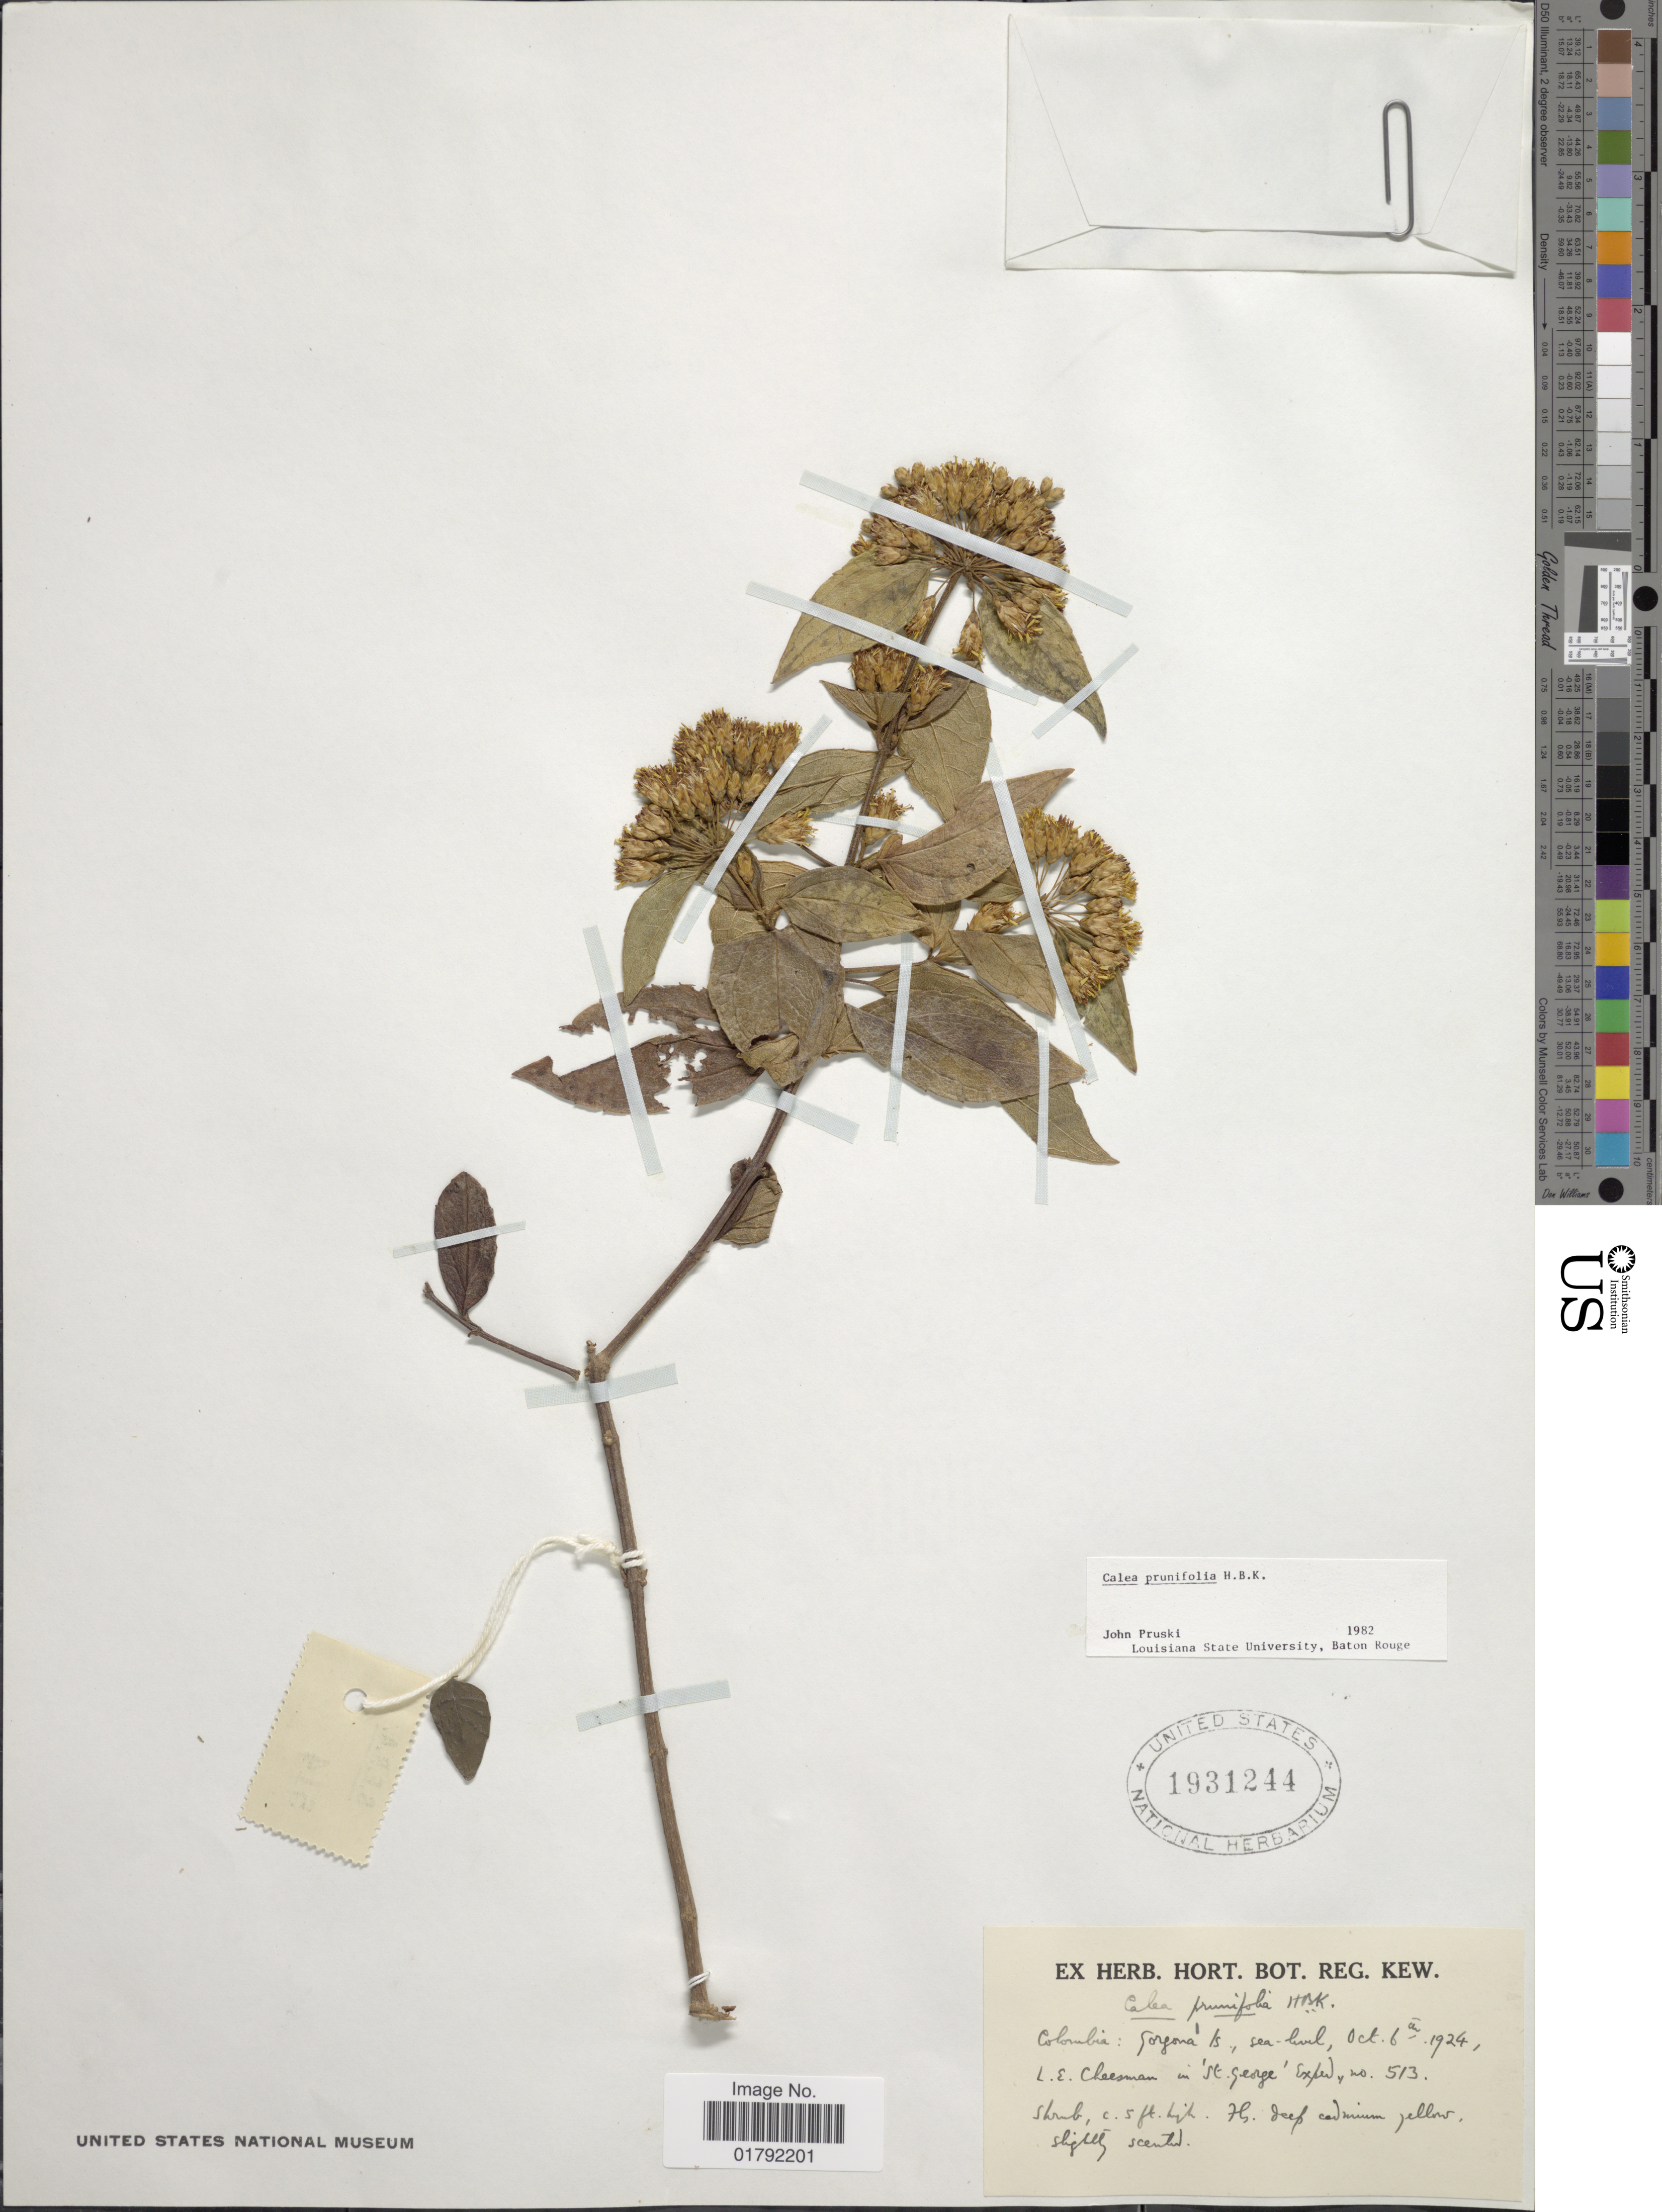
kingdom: Plantae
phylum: Tracheophyta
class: Magnoliopsida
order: Asterales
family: Asteraceae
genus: Calea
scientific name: Calea prunifolia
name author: Kunth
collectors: L. E. Cheesman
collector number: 513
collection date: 1924-10-06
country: Colombia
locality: Gorgona's, St. George.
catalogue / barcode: US 193244